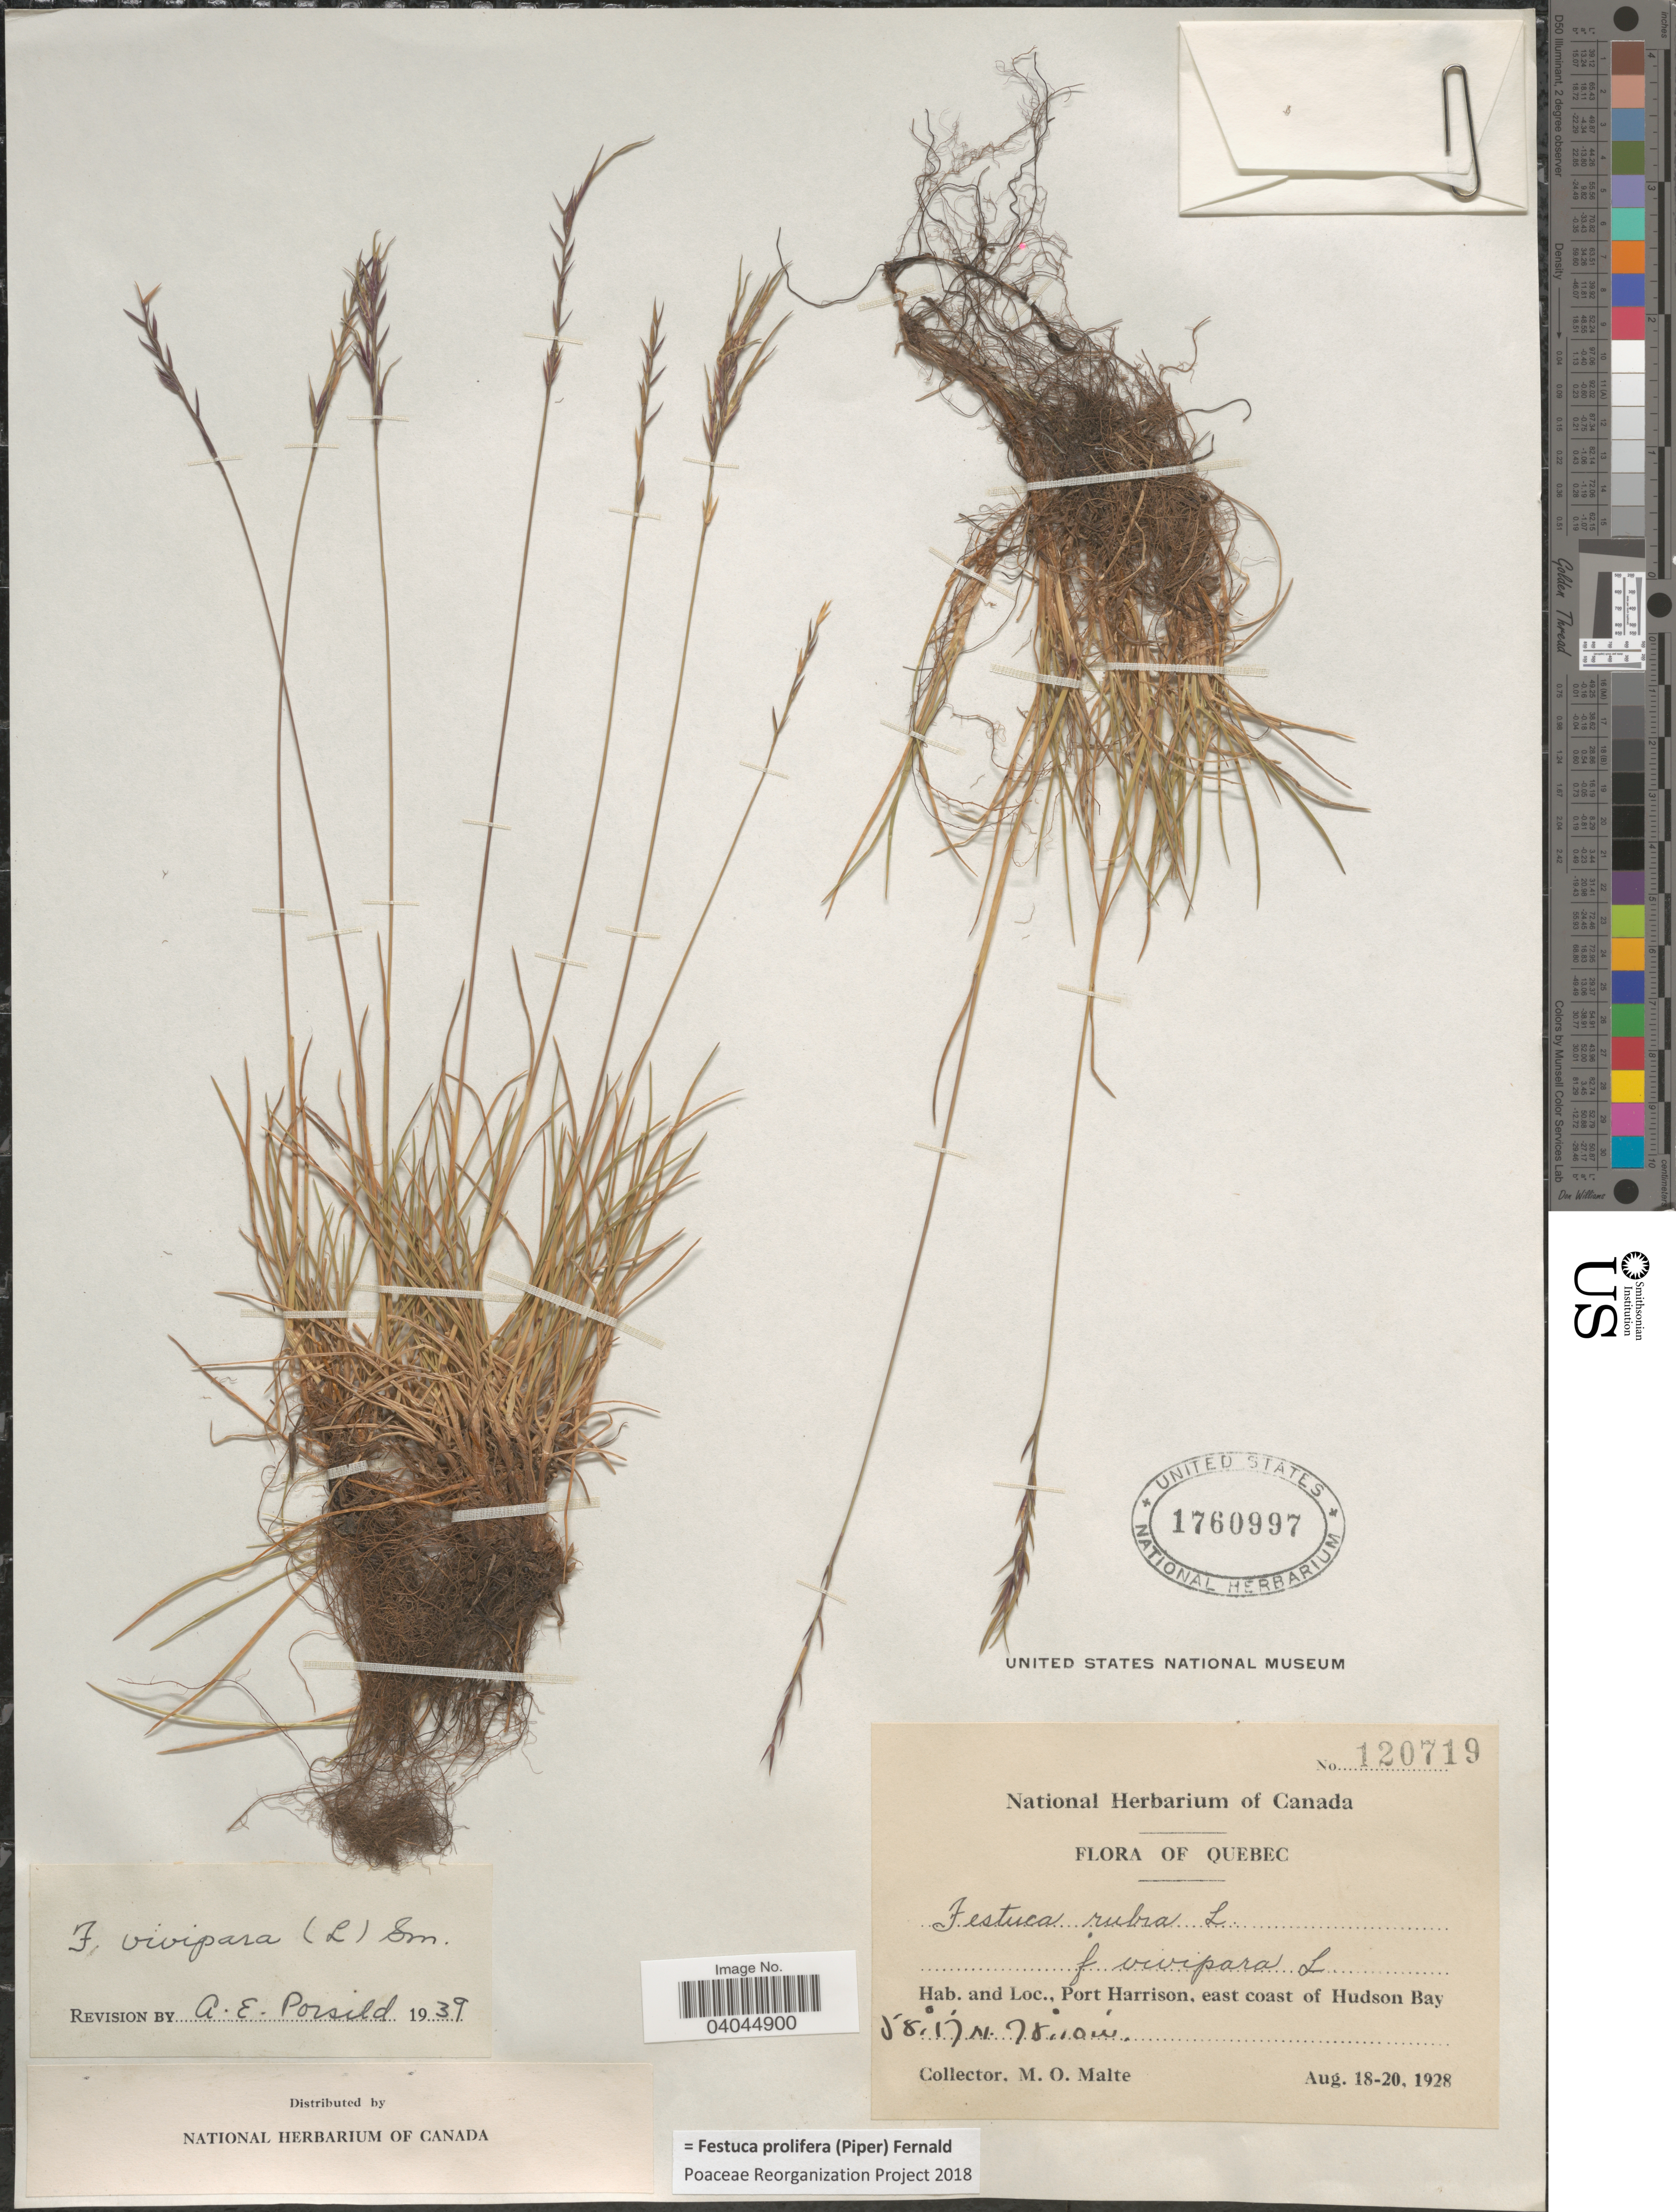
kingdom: Plantae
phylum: Tracheophyta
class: Liliopsida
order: Poales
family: Poaceae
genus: Festuca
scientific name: Festuca prolifera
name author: (Piper) Fernald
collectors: M. O. Malte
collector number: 120719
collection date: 1928-08-18/1928-08-20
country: Canada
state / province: Quebec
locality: Port Harrison, east coast of Hudson Bay.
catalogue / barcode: US 1760997